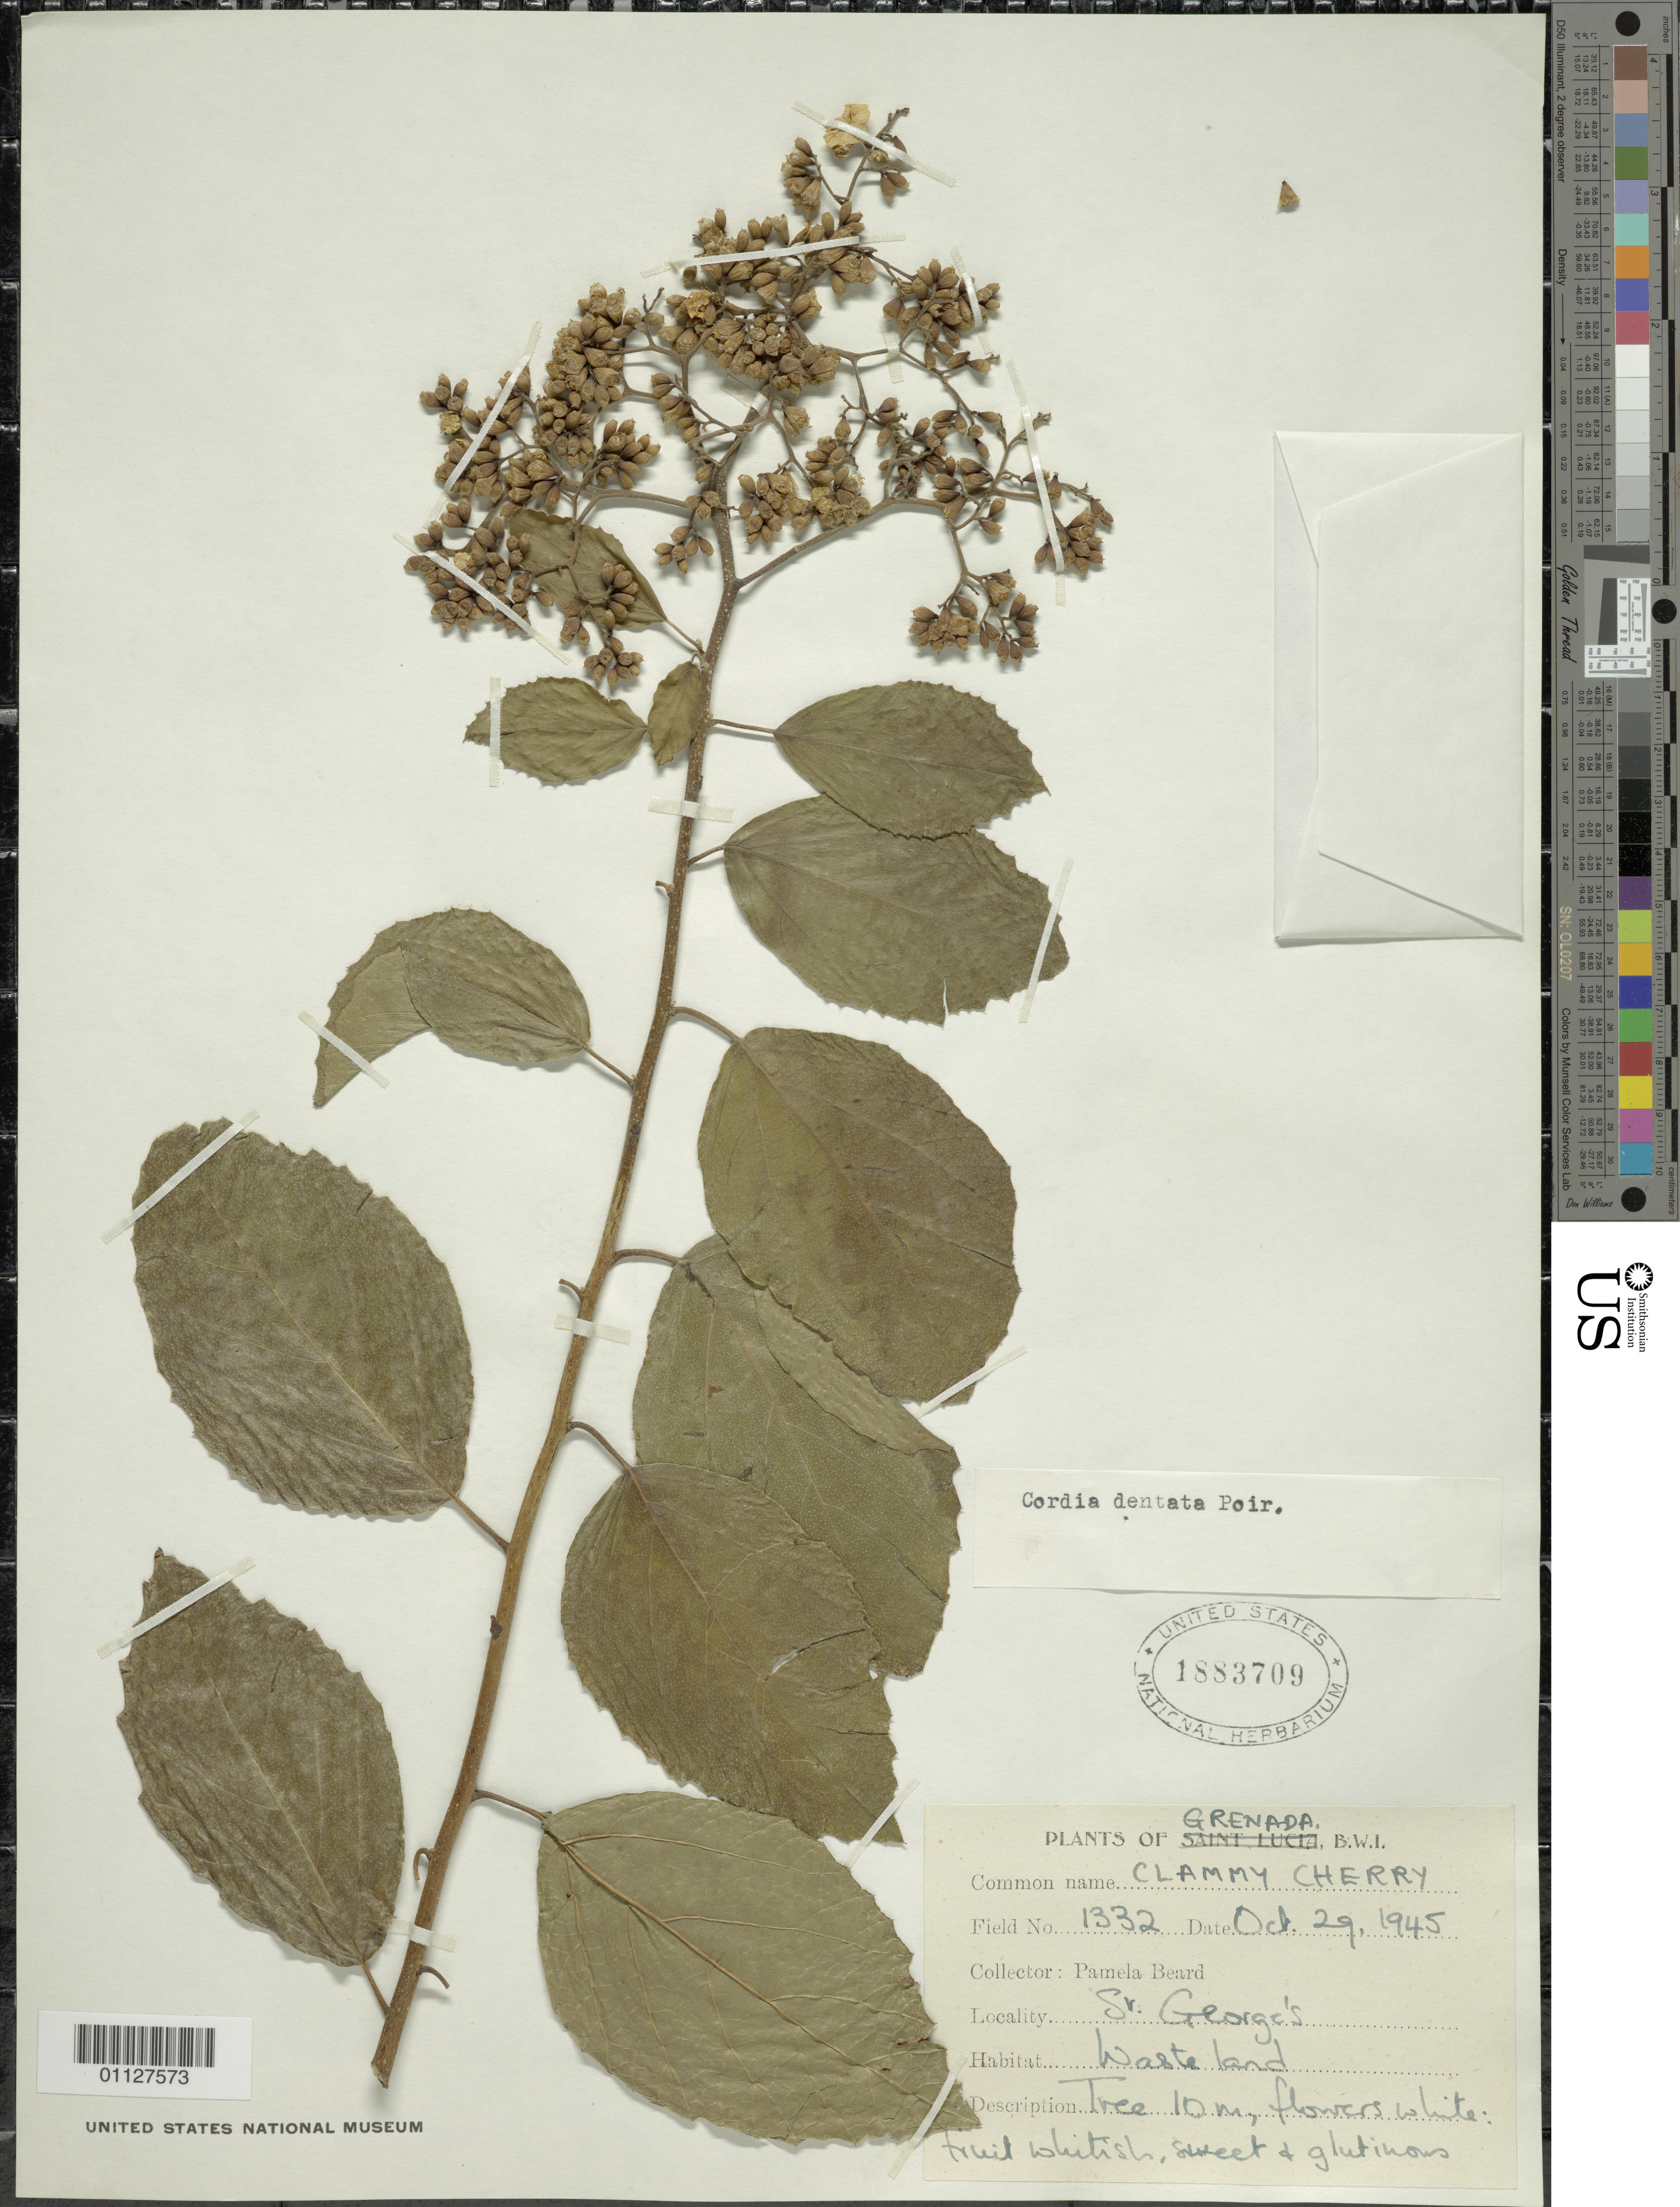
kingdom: Plantae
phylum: Tracheophyta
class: Magnoliopsida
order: Boraginales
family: Cordiaceae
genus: Cordia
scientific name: Cordia dentata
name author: Poir.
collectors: P. Beard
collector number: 1332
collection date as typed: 29 Oct 1945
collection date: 1945-10-29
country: Grenada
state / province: Saint George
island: Grenada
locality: Waste land.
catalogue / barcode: US 1883709